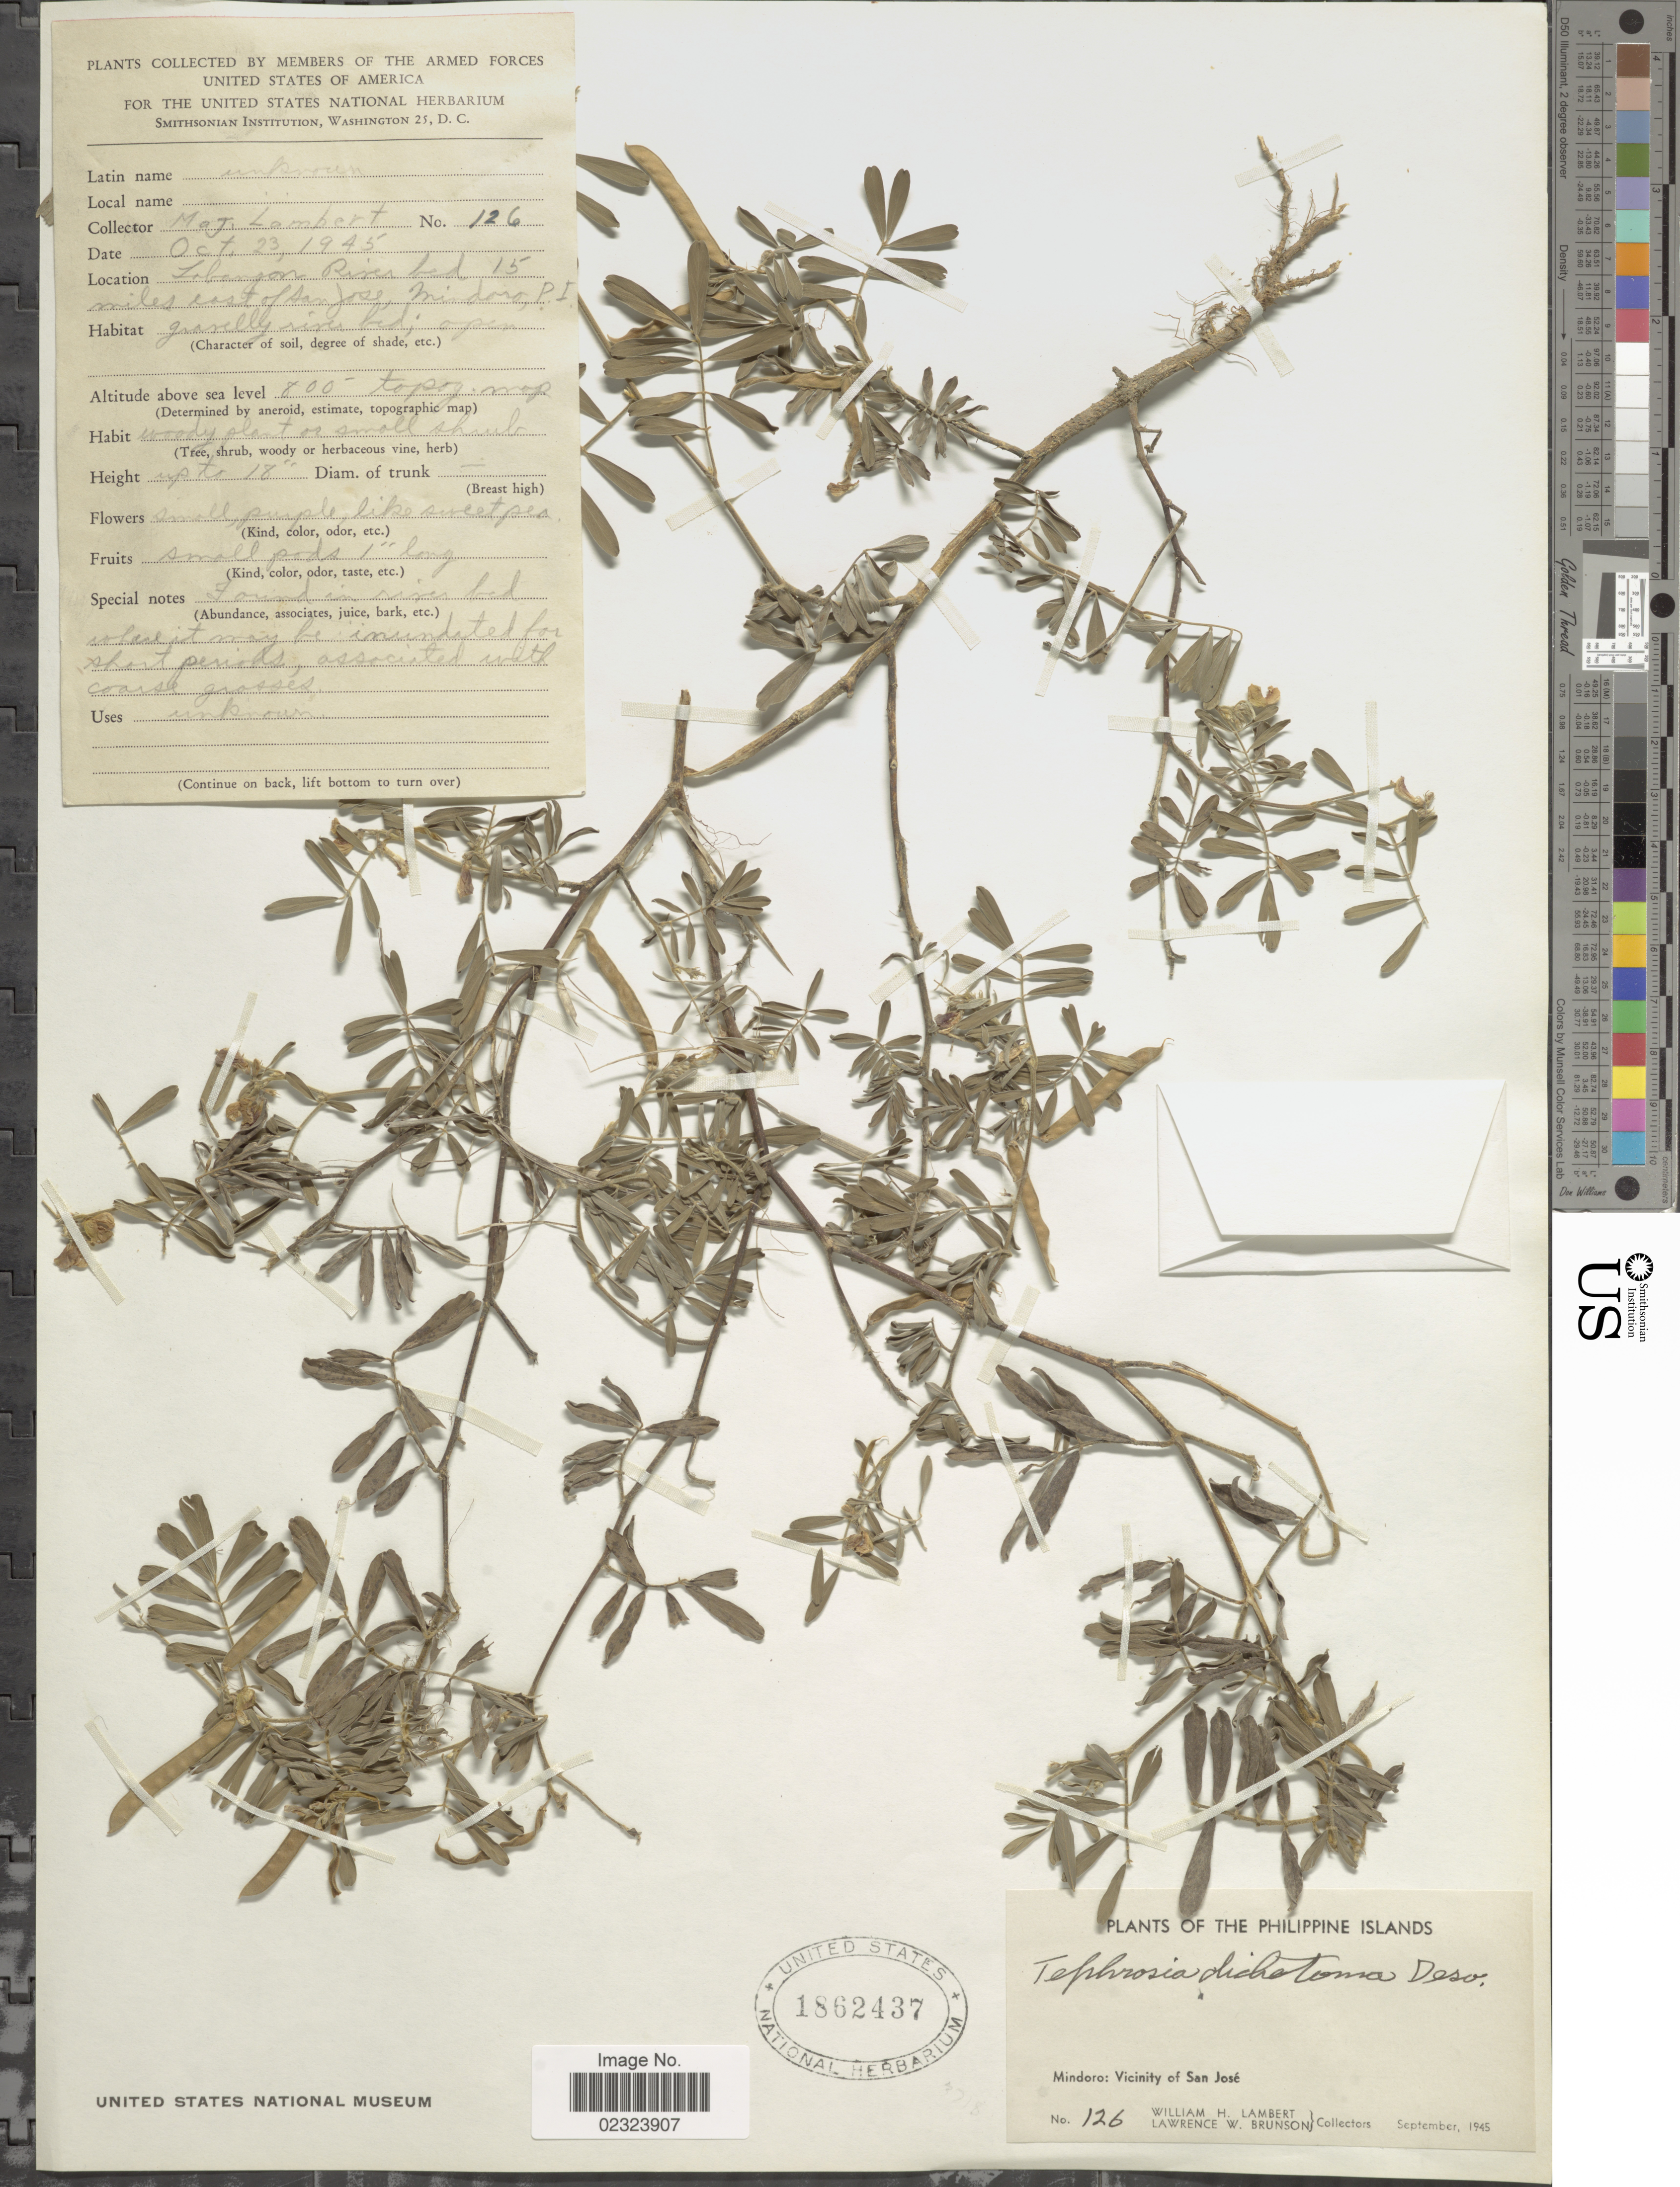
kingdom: Plantae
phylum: Tracheophyta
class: Magnoliopsida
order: Fabales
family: Fabaceae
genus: Tephrosia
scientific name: Tephrosia luzoniensis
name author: Vogel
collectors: M. Lambert & J. Lambert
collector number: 126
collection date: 1945-10-23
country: Philippines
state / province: Mimaropa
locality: Mindoro: Vicinity of San Jose. Lobanzon River bed 15 miles east of San Jose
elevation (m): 244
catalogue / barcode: US 1862437